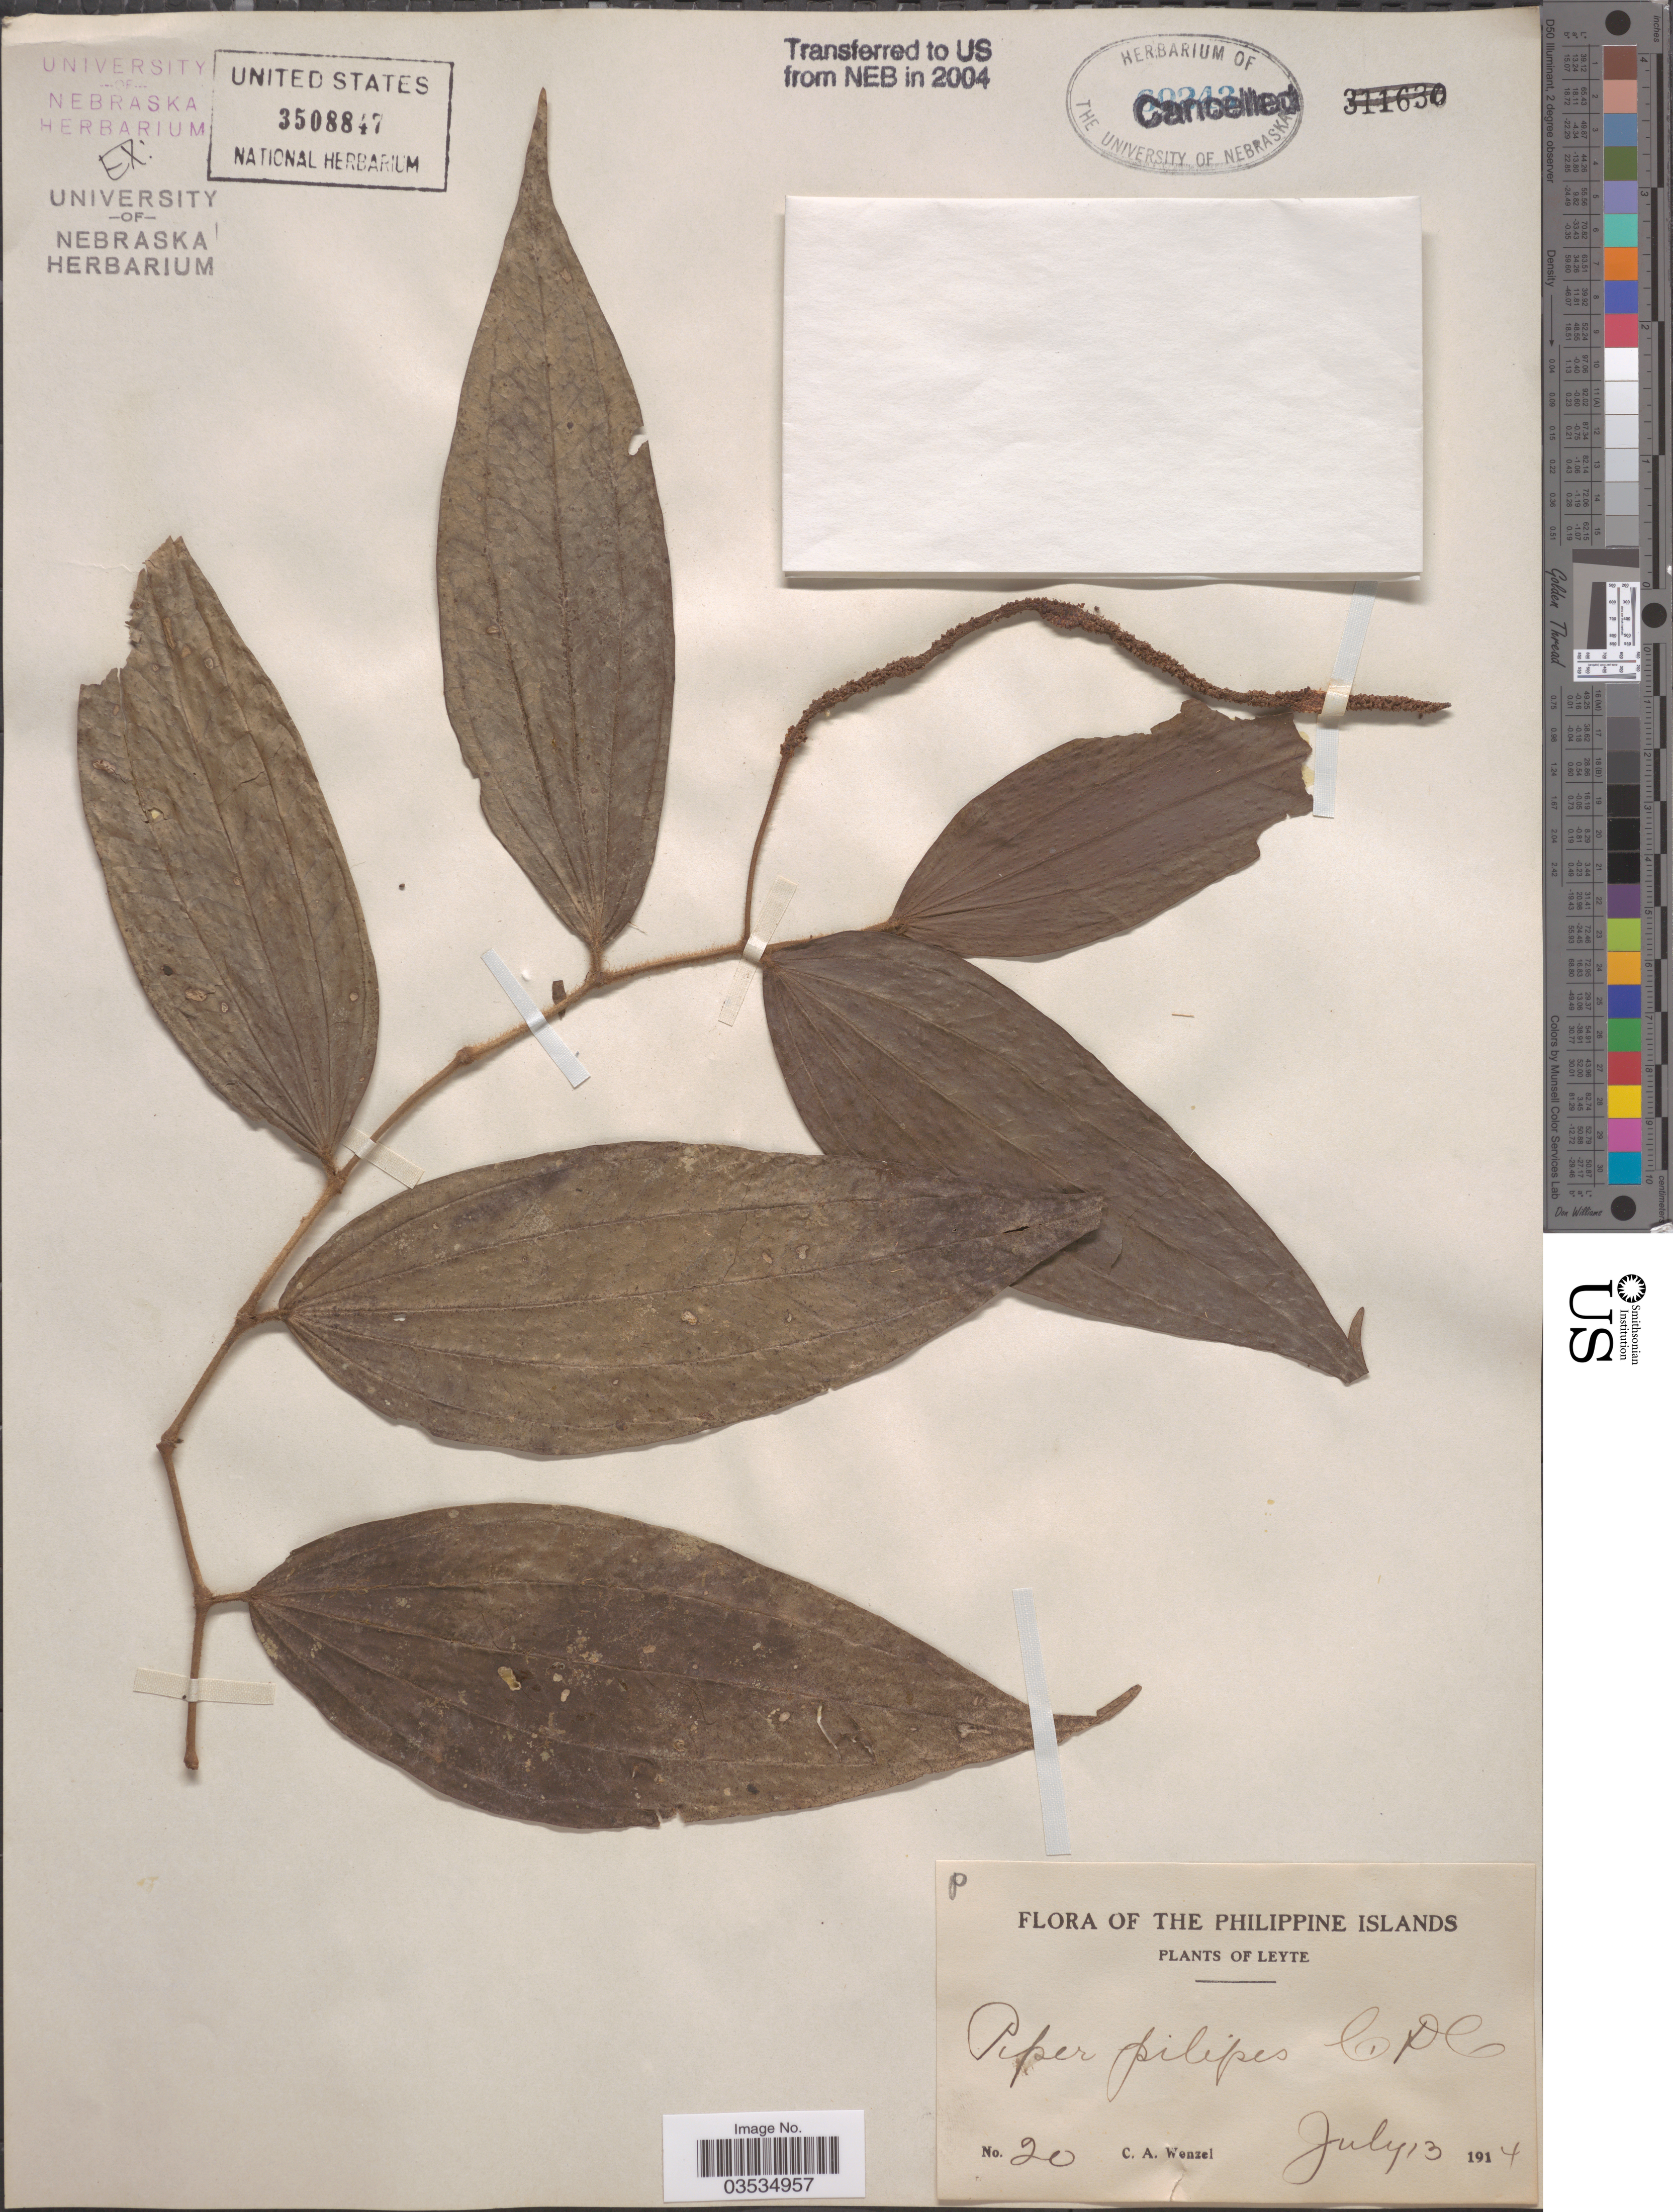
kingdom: Plantae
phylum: Tracheophyta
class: Magnoliopsida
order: Piperales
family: Piperaceae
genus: Piper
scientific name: Piper pilipes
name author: C. DC.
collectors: C. Wenzel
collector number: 20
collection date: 1914-07-13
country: Philippines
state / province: Eastern Visayas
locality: Leyte.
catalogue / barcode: US 3508847